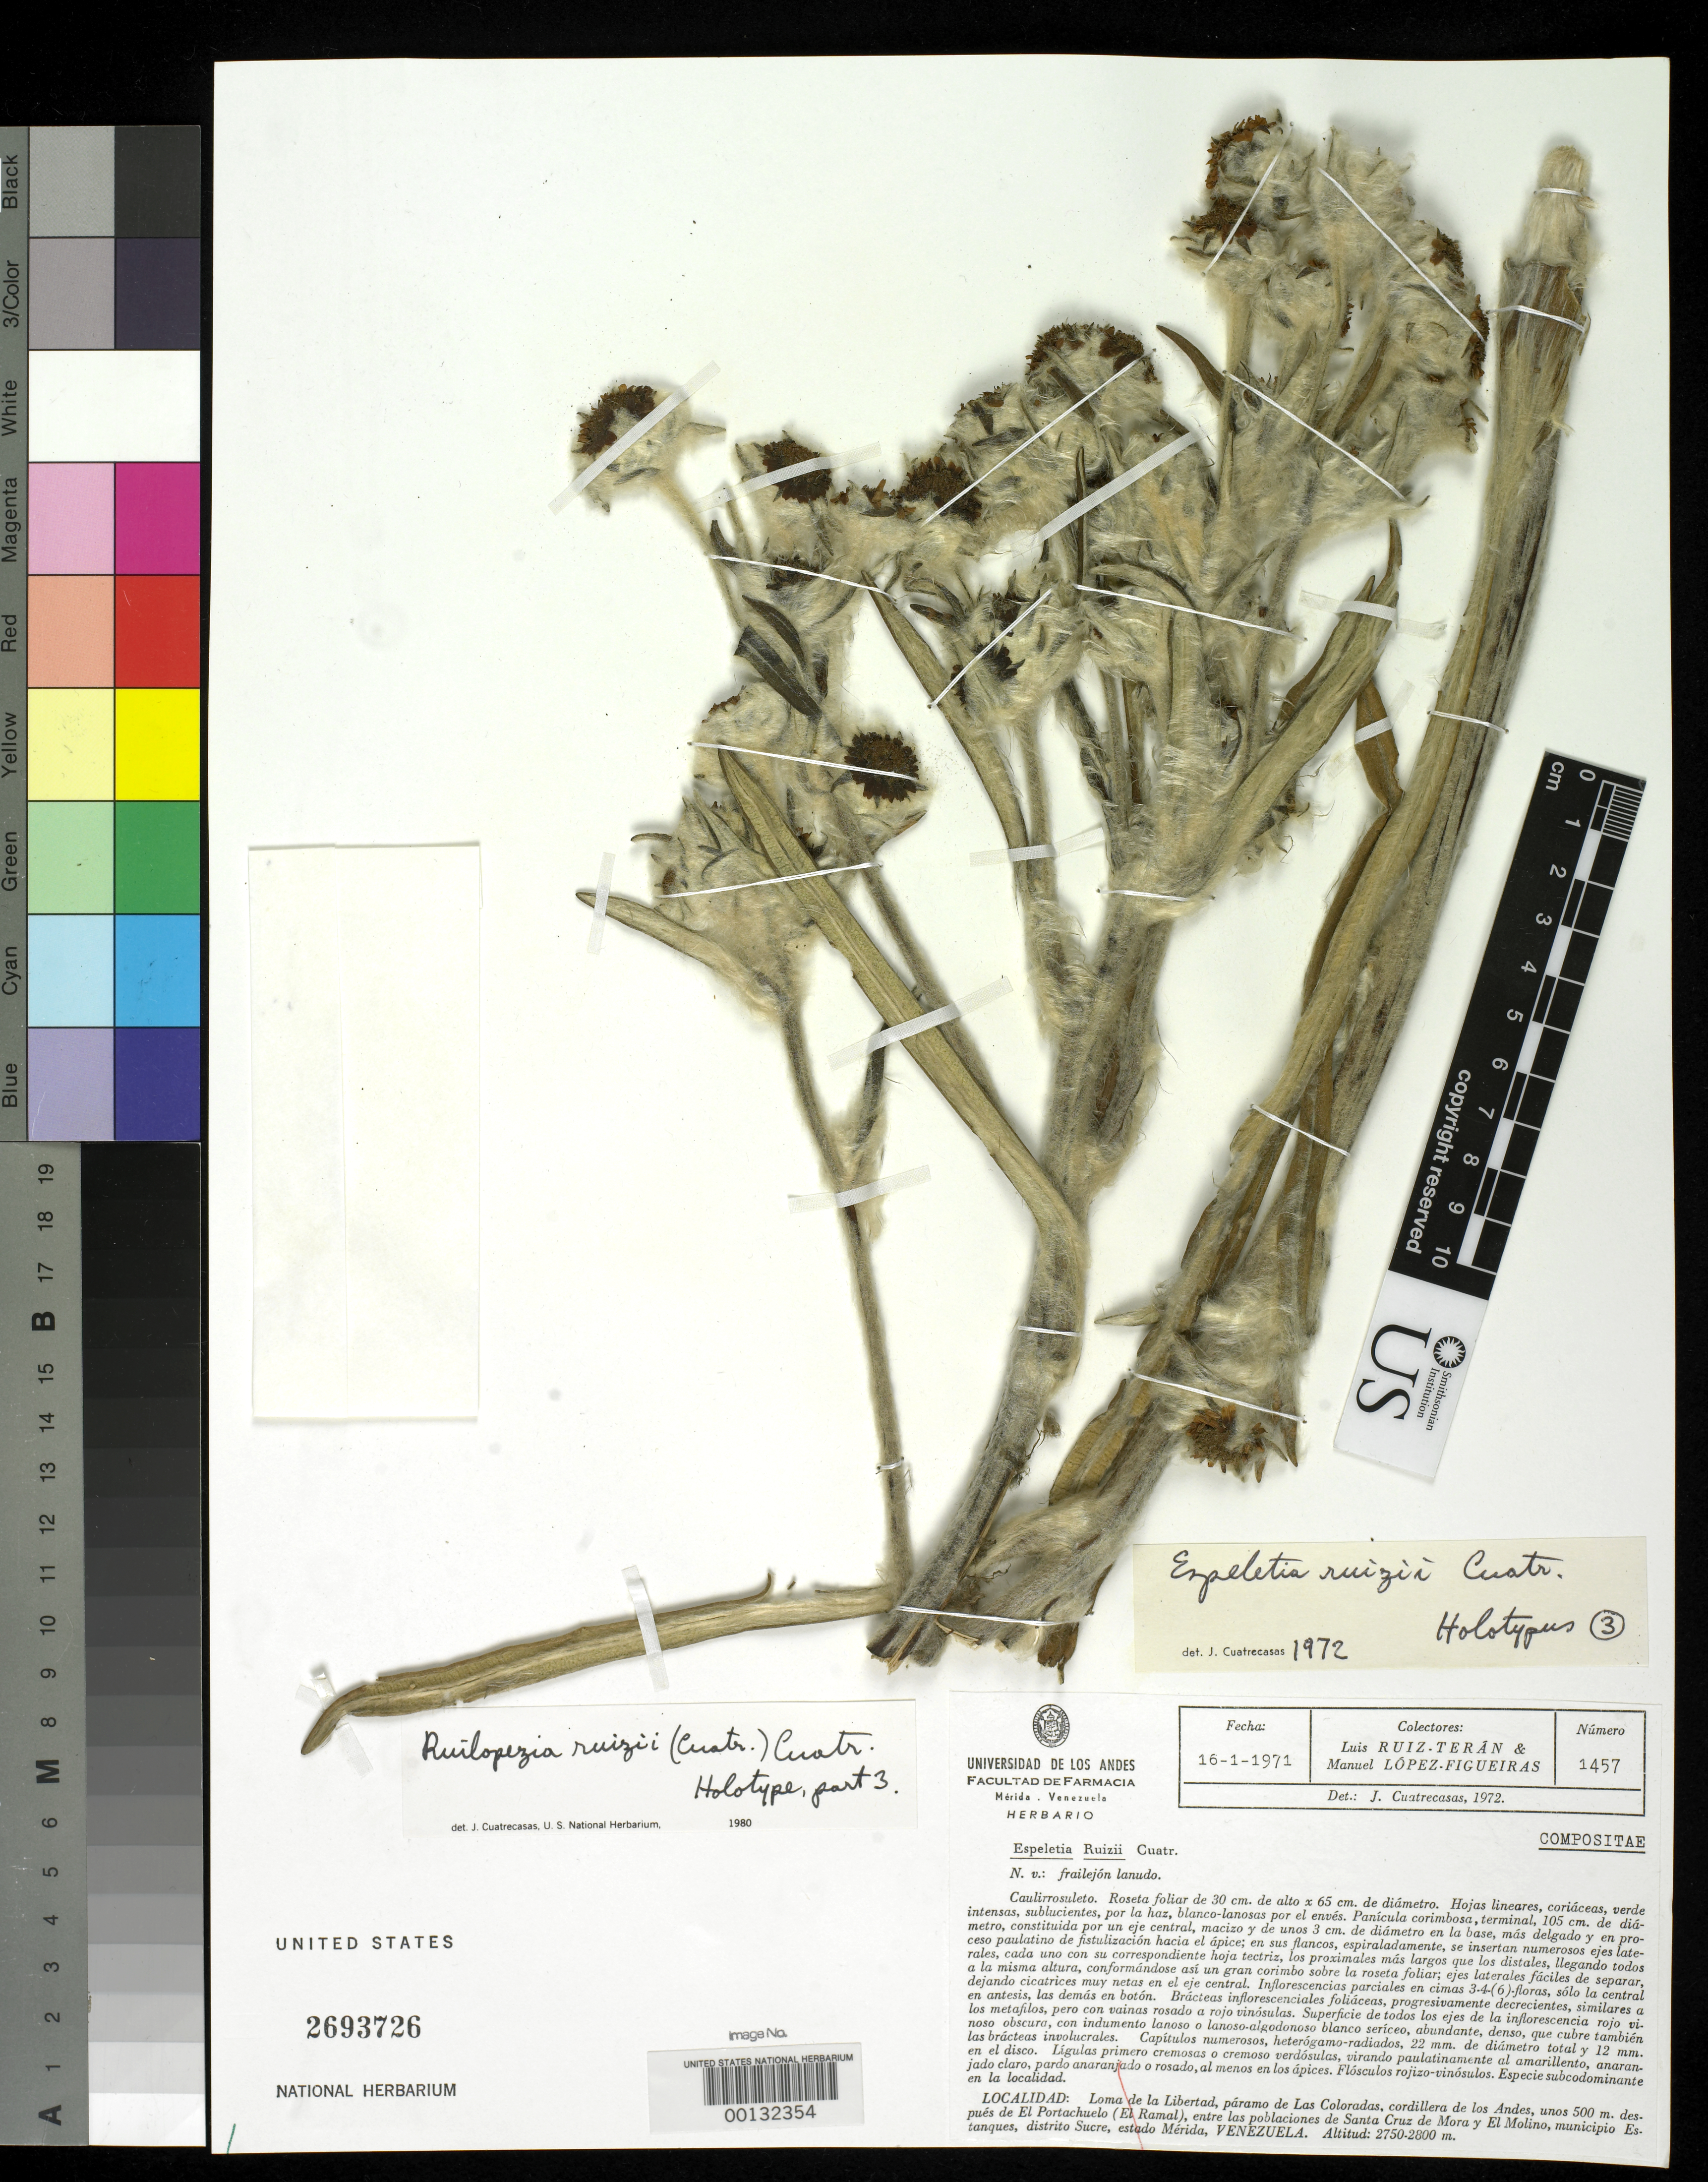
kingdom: Plantae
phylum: Tracheophyta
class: Magnoliopsida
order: Asterales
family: Asteraceae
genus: Espeletia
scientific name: Espeletia ruizii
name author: Cuatrec.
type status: Holotype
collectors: L. E. Ruíz-Terán & M. López Figueiras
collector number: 1457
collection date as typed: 16 Jan 1971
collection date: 1971-01-16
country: Venezuela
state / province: Mérida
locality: Loma de La Libertad, Páramo de Las Coloradas, Cordillera de Los Andes, between Santa Cruz de Mora and El Molino.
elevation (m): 2750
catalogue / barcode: US 2693726